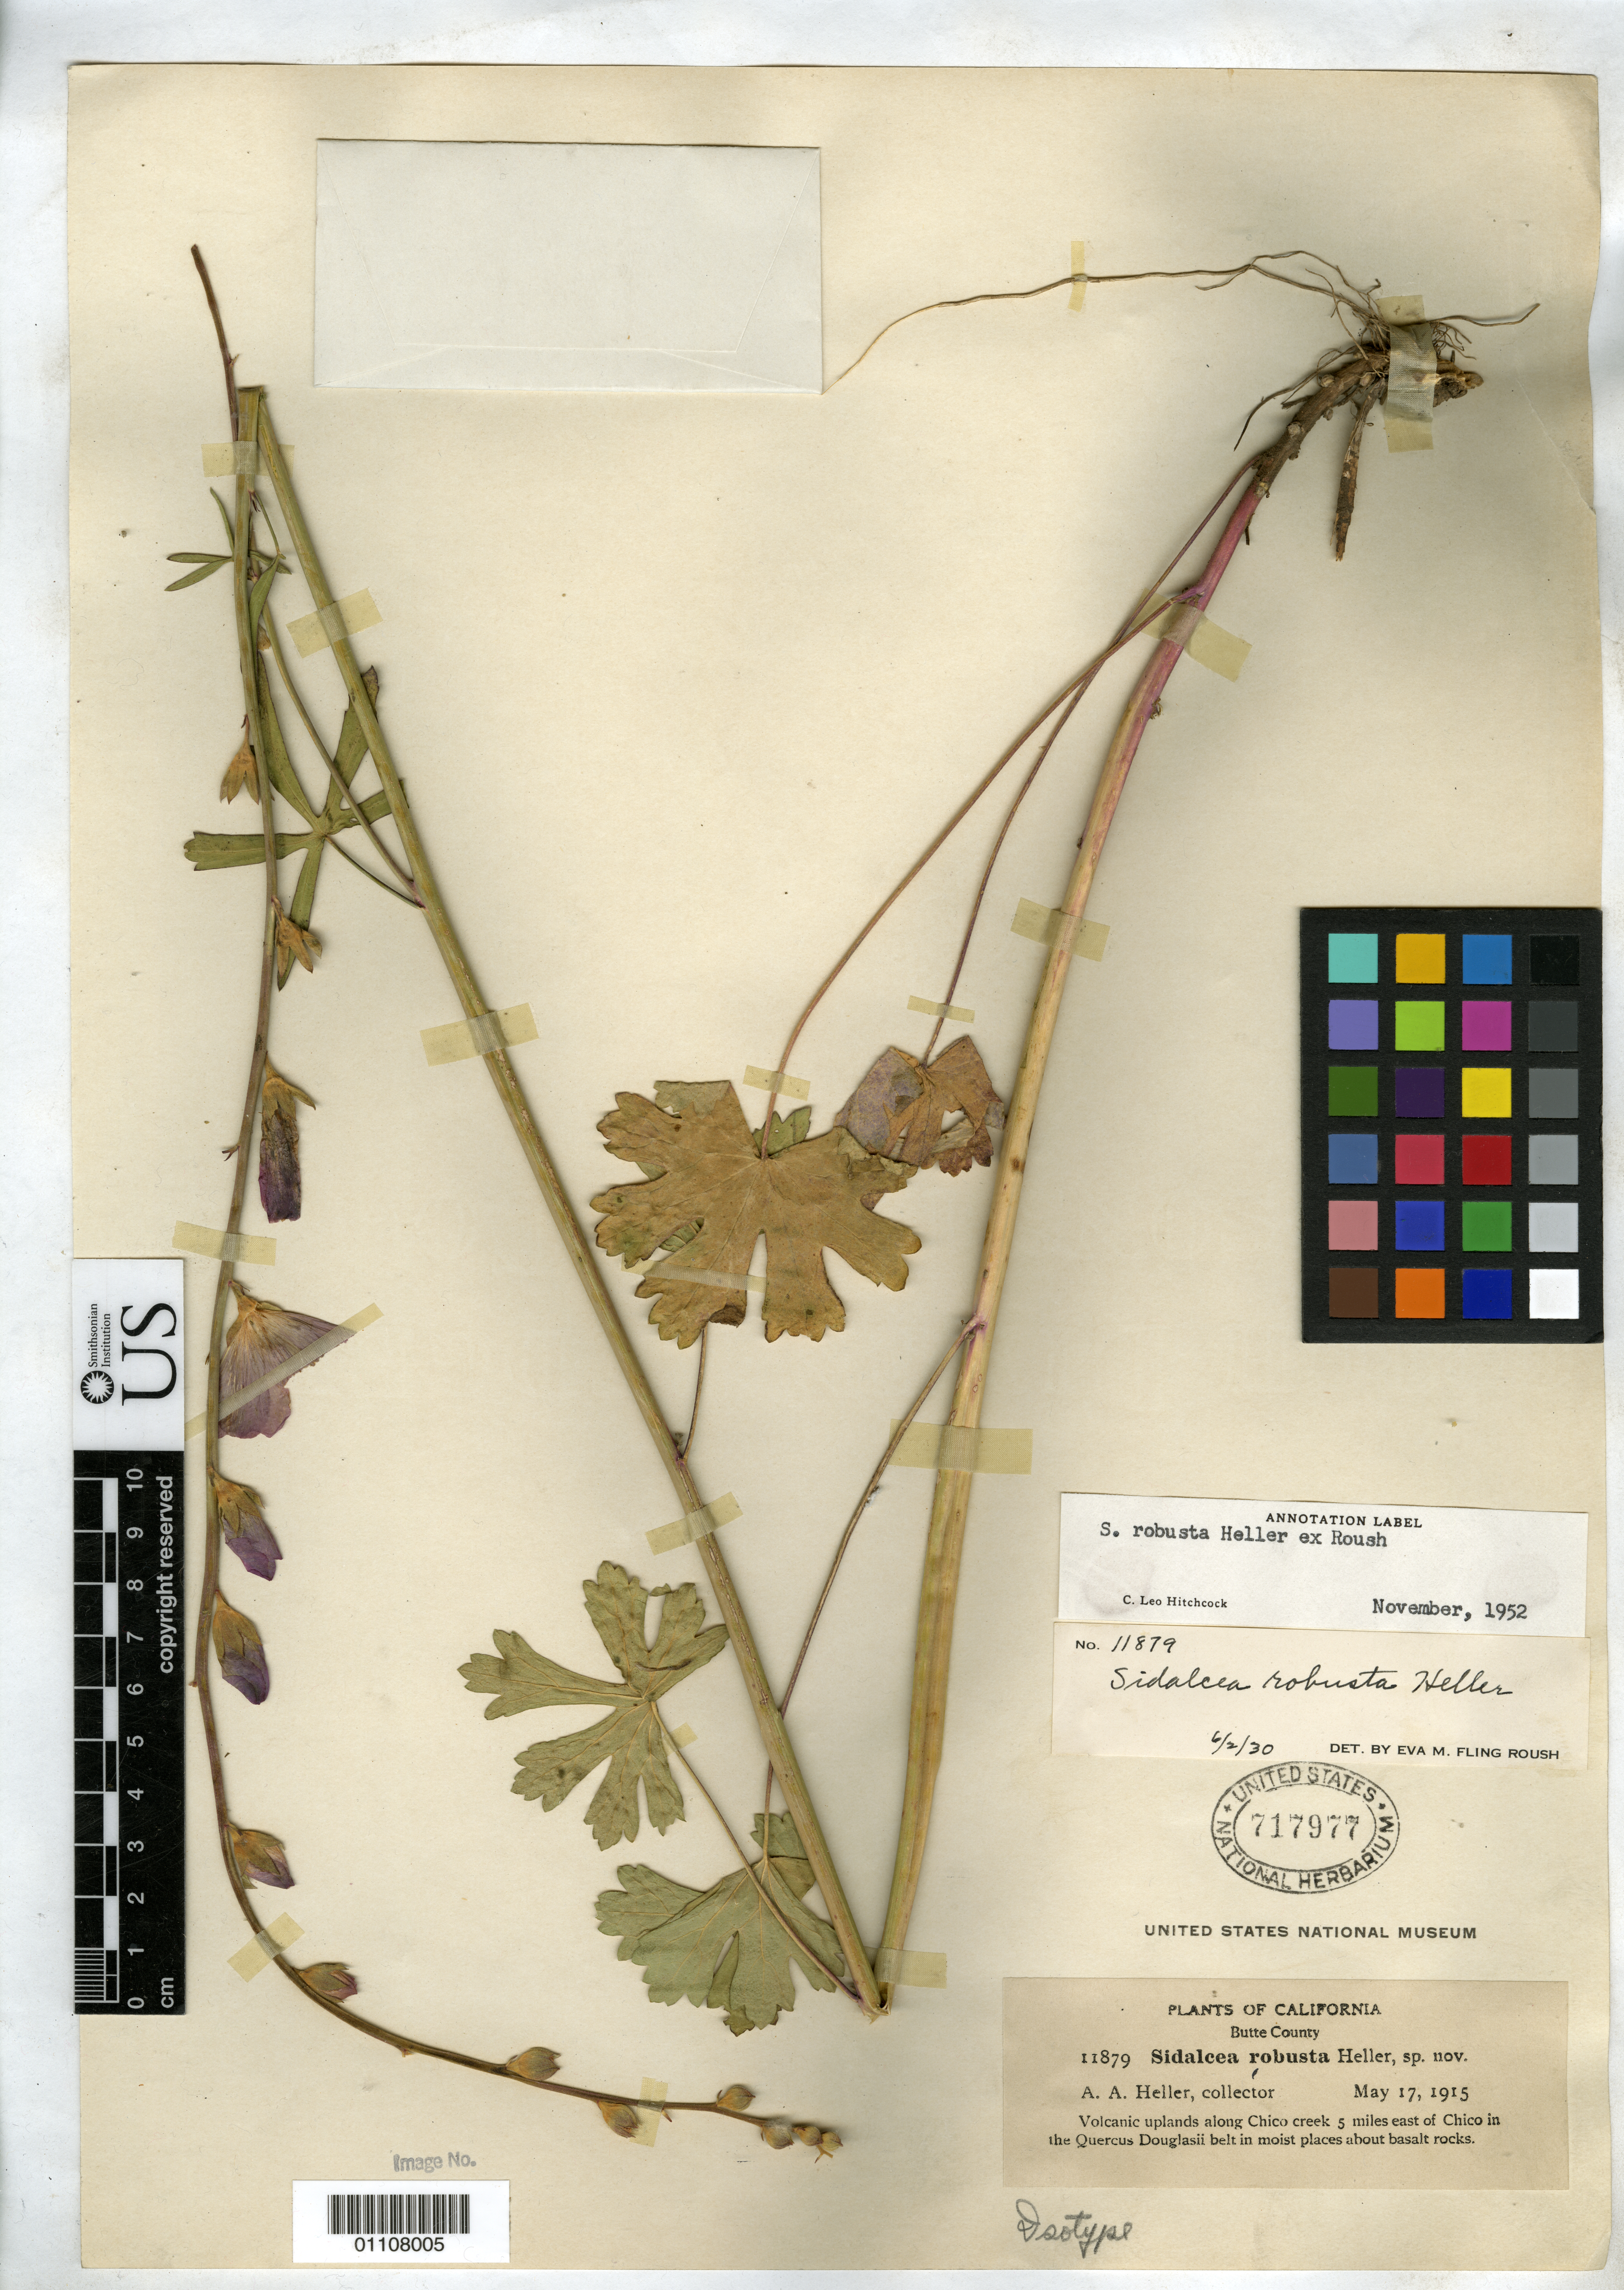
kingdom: Plantae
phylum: Tracheophyta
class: Magnoliopsida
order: Malvales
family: Malvaceae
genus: Sidalcea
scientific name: Sidalcea robusta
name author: A. Heller ex Roush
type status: Isotype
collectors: A. A. Heller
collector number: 11879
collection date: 1915-05-17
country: United States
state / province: California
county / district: Butte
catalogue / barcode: US 717977